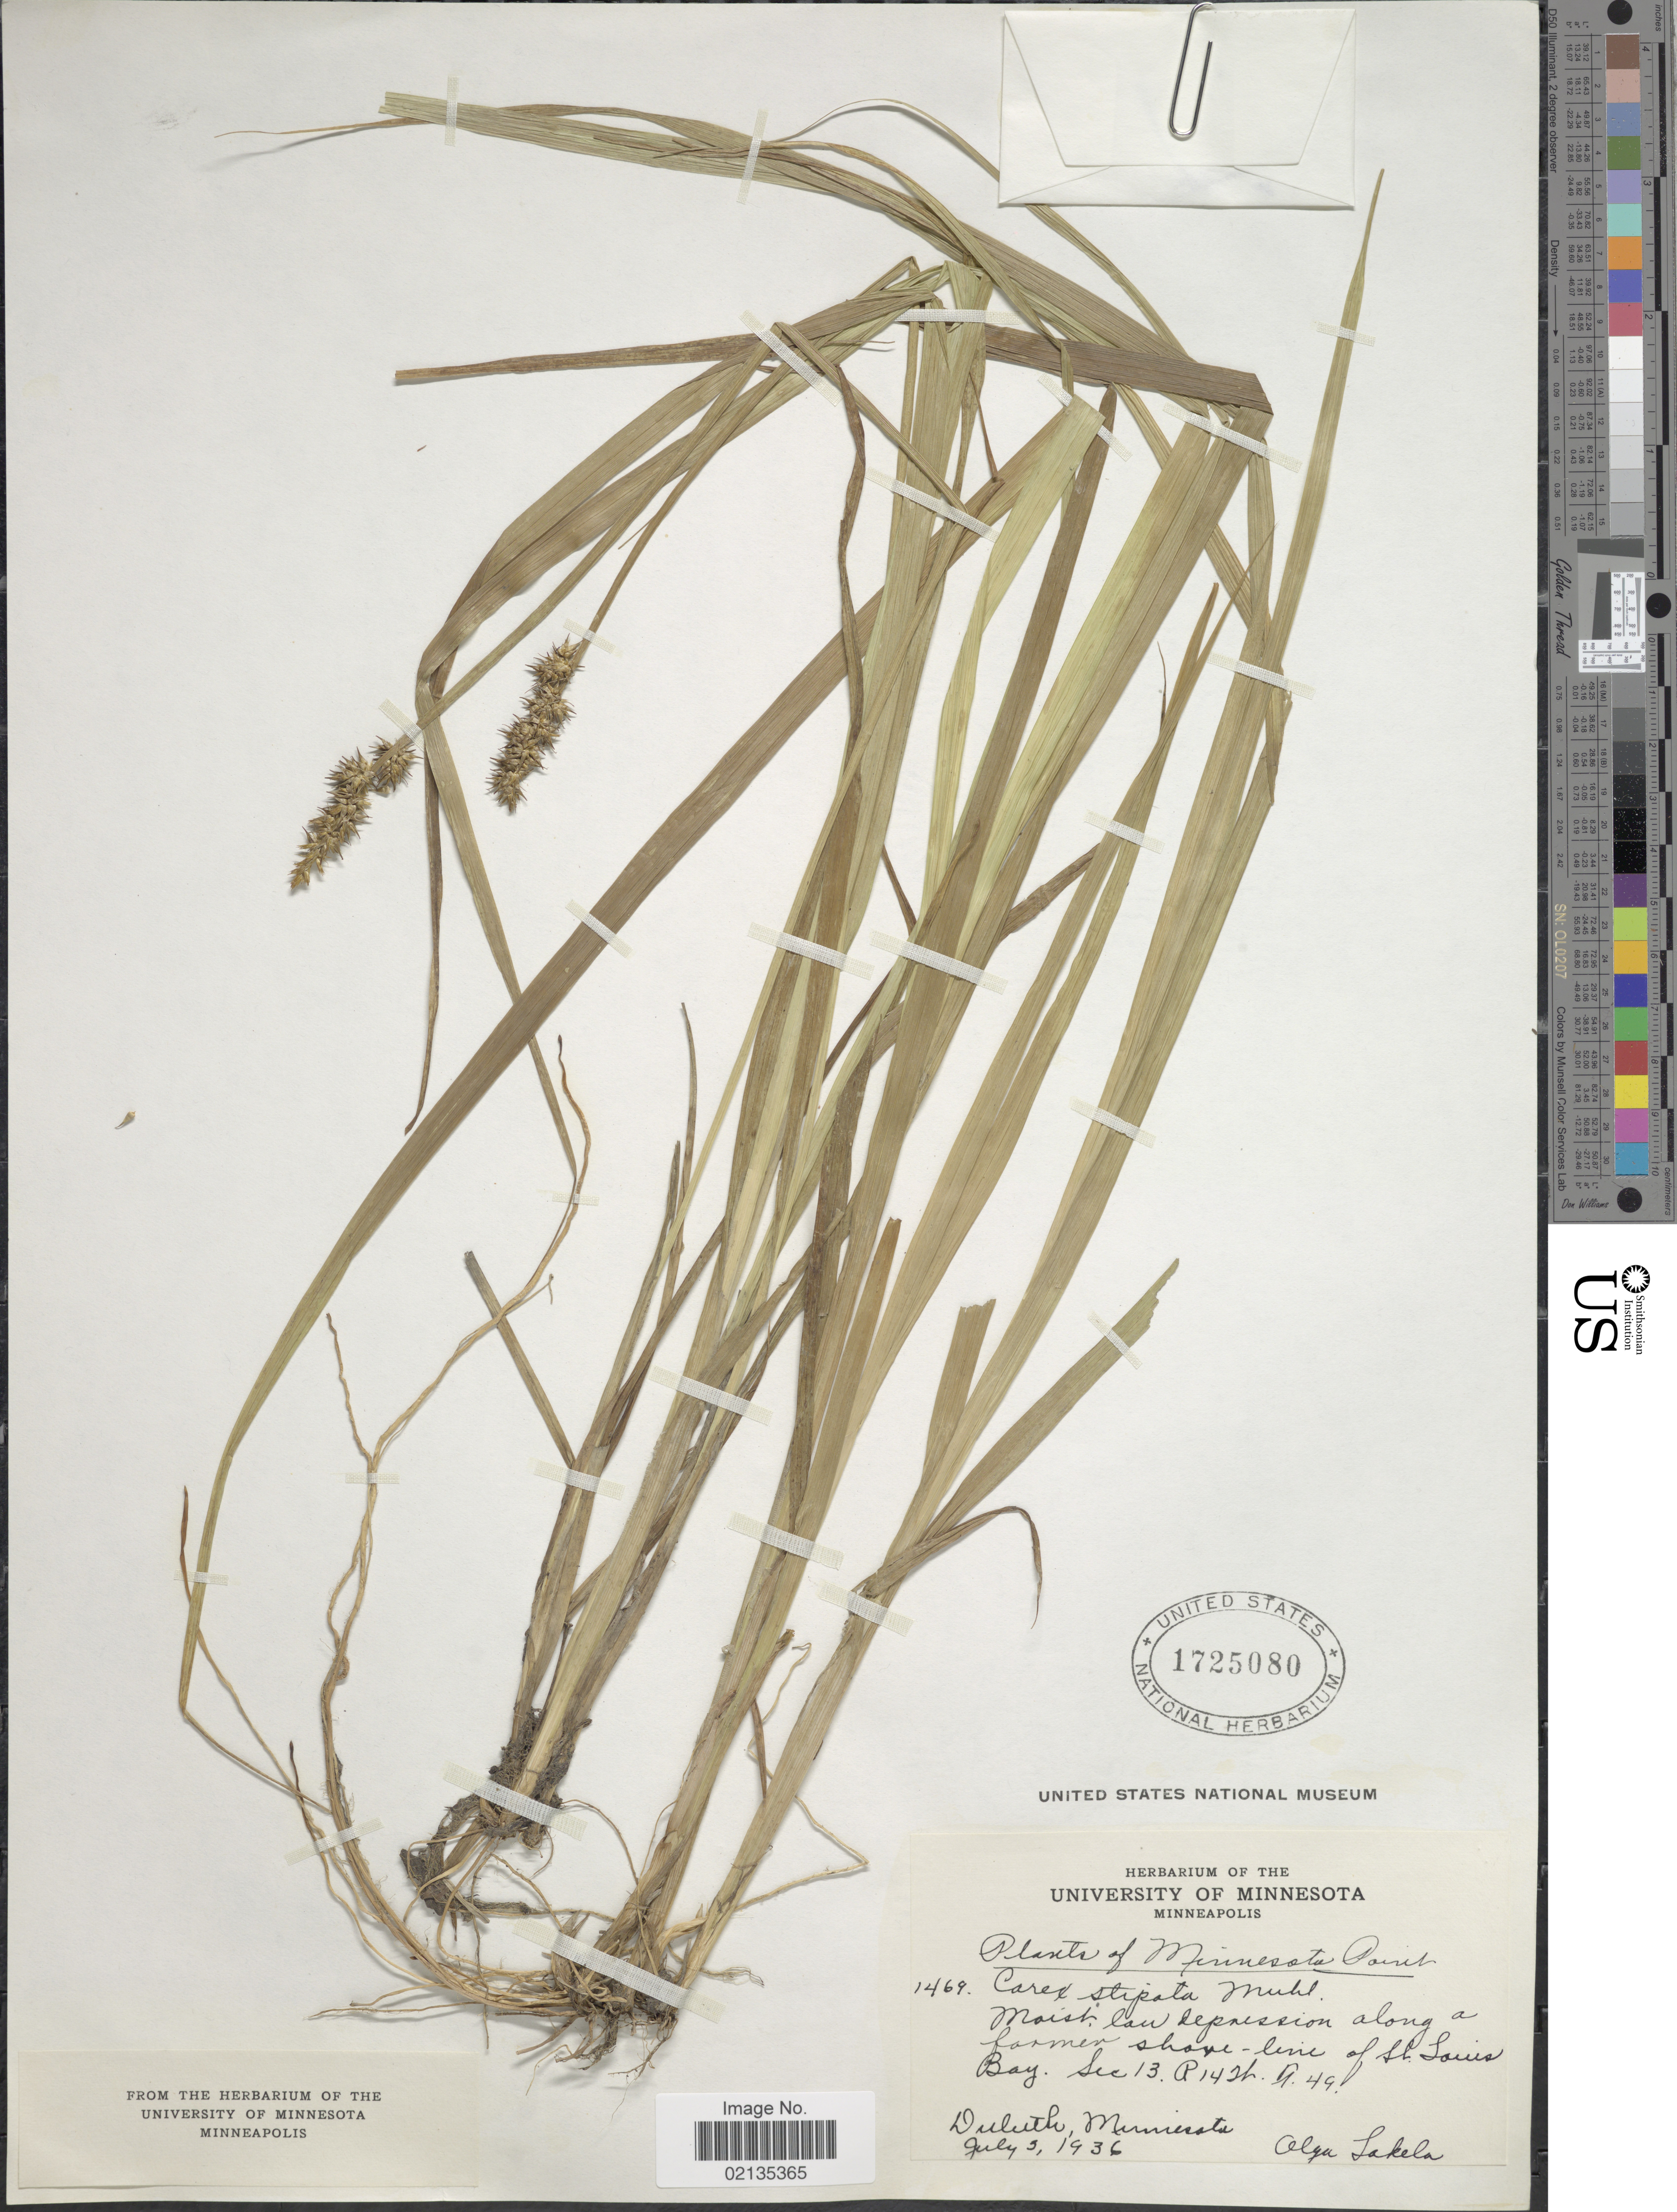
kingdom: Plantae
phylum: Tracheophyta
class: Liliopsida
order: Poales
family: Cyperaceae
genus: Carex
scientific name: Carex stipata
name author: Muhl. ex Willd.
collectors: O. K. Lakela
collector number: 1469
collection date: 1936-07-05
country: United States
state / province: Minnesota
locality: Moist land depression along a farmer shore-line of St. Louis Bay, Sec. 13 R14sh, T.49.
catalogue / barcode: US 1725080